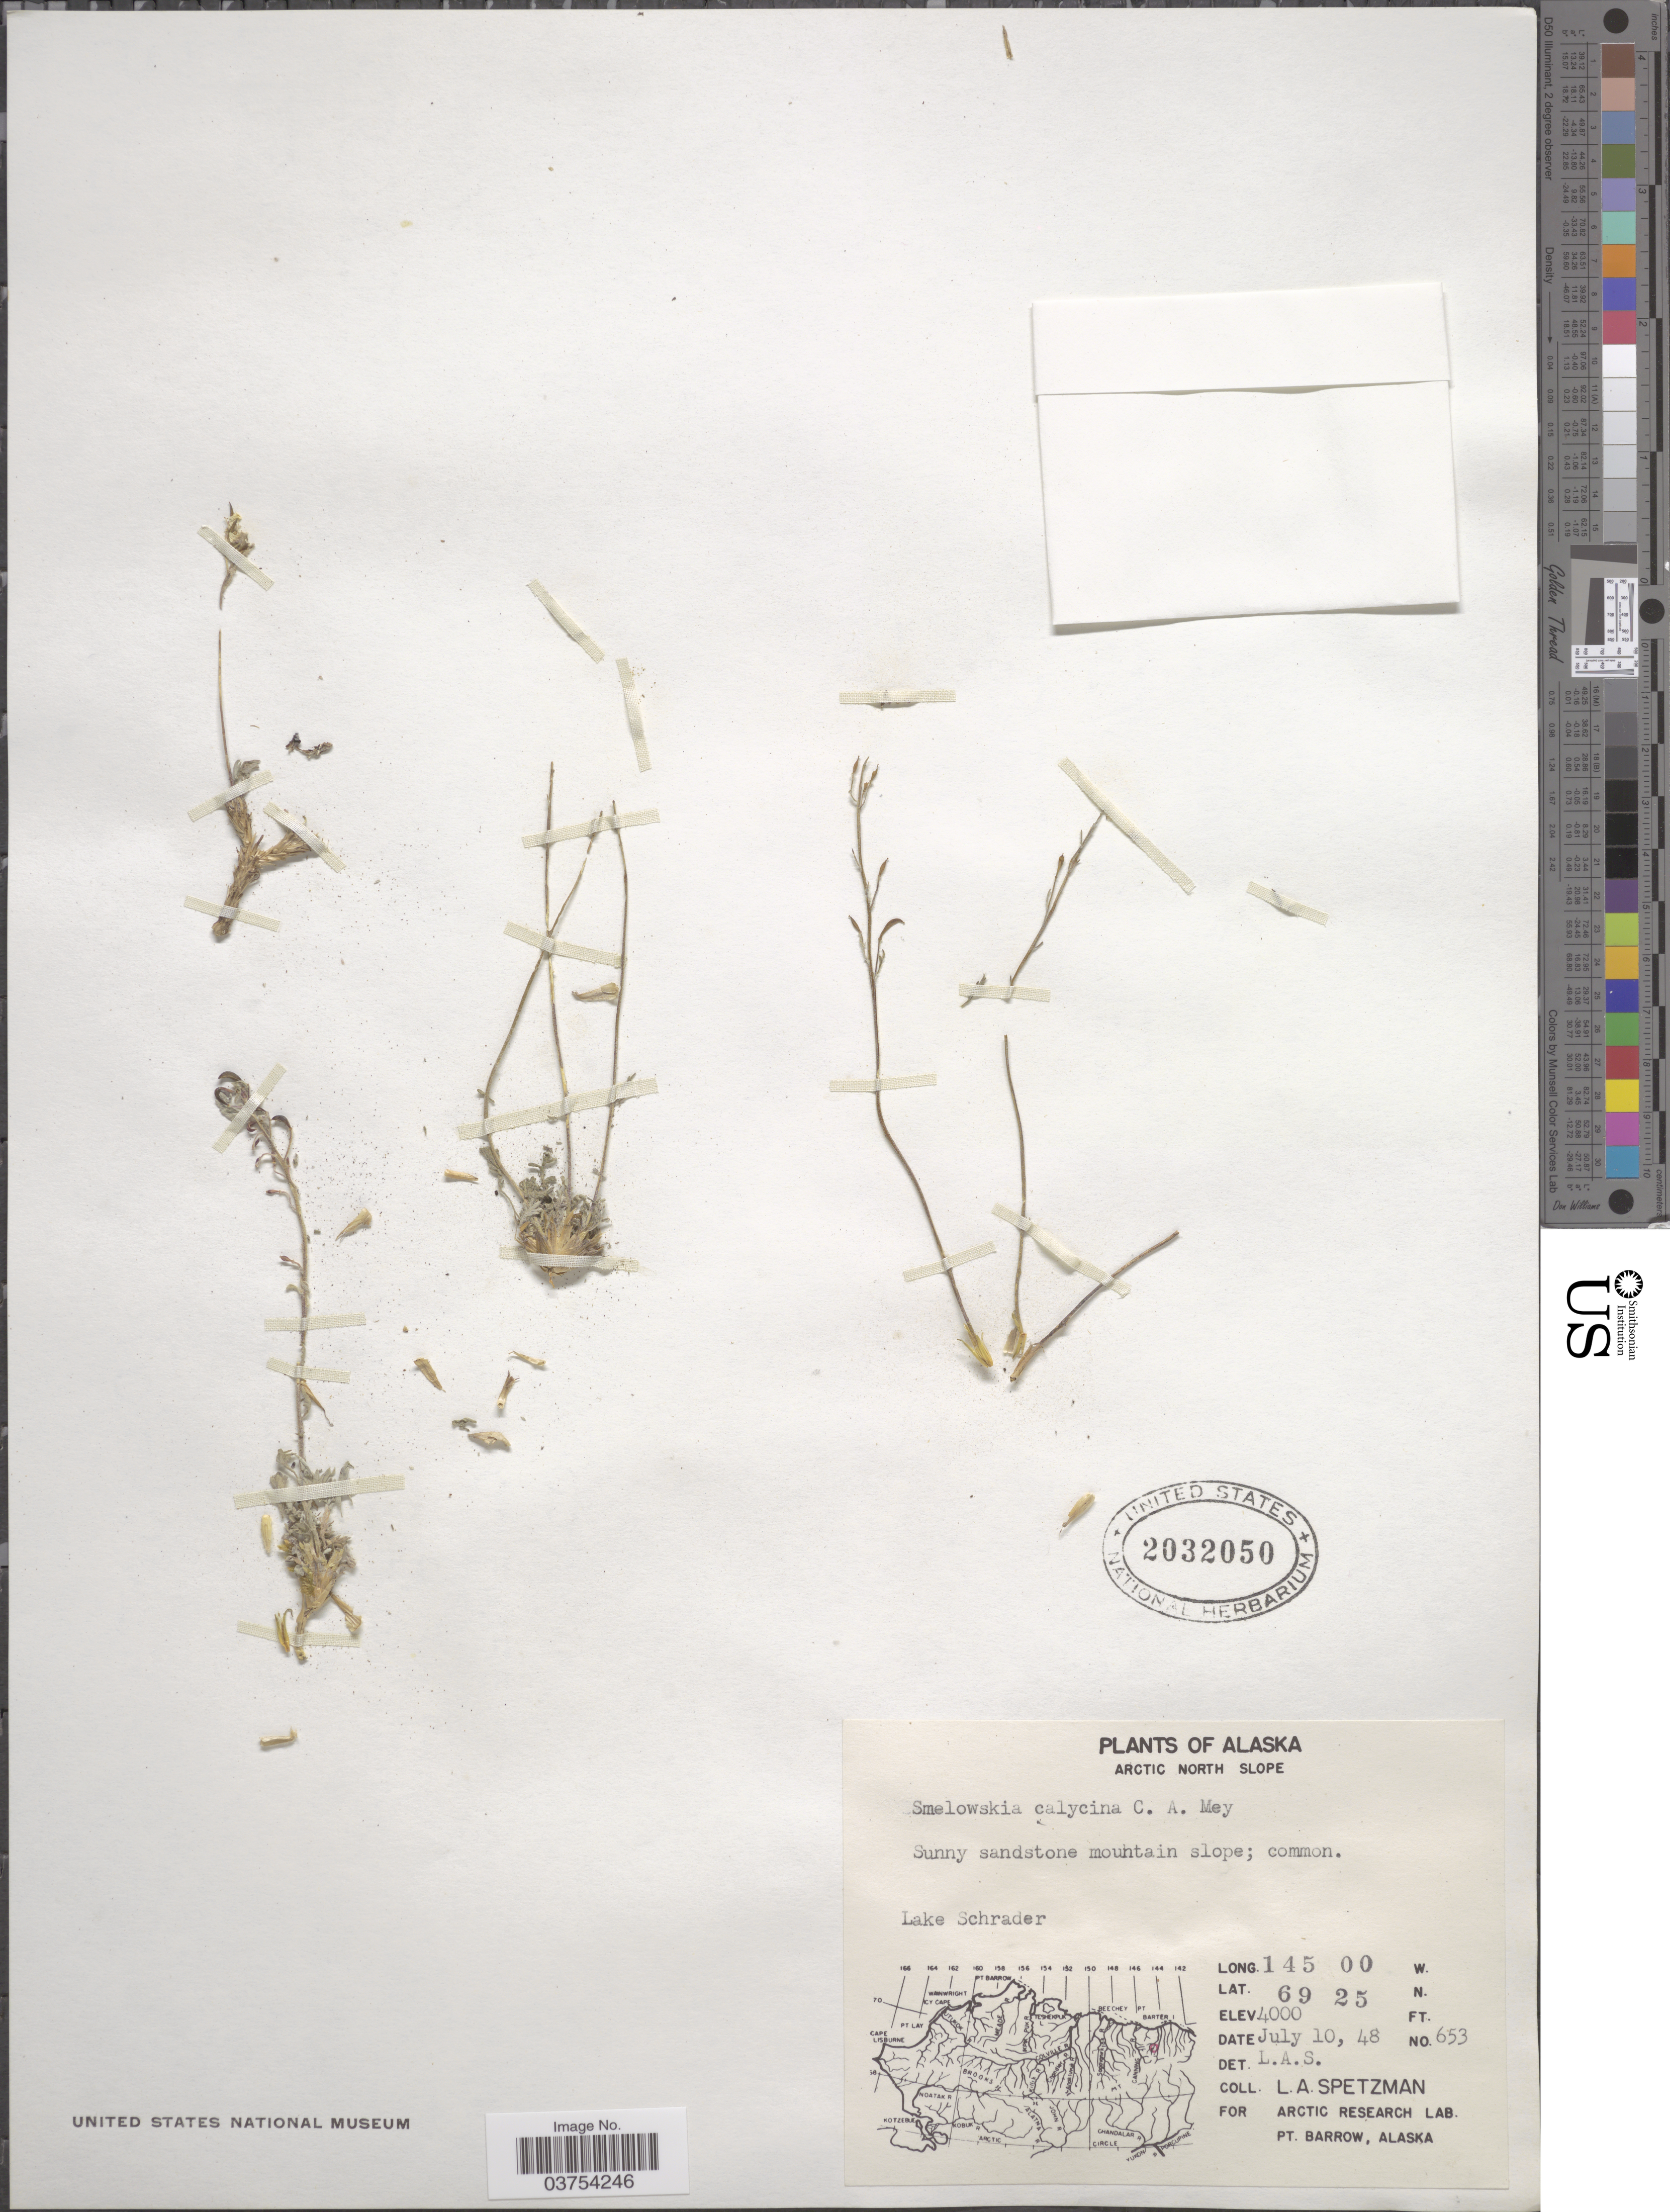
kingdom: Plantae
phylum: Tracheophyta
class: Magnoliopsida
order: Brassicales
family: Brassicaceae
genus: Smelowskia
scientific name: Smelowskia calycina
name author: (Stephan) C.A. Mey.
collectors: L. Spetzman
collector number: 653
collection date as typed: Transcribed d/m/y: 10/7/48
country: United States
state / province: Alaska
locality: Arctic North Slope. Lake Schrader.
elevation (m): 1219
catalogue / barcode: US 2032050